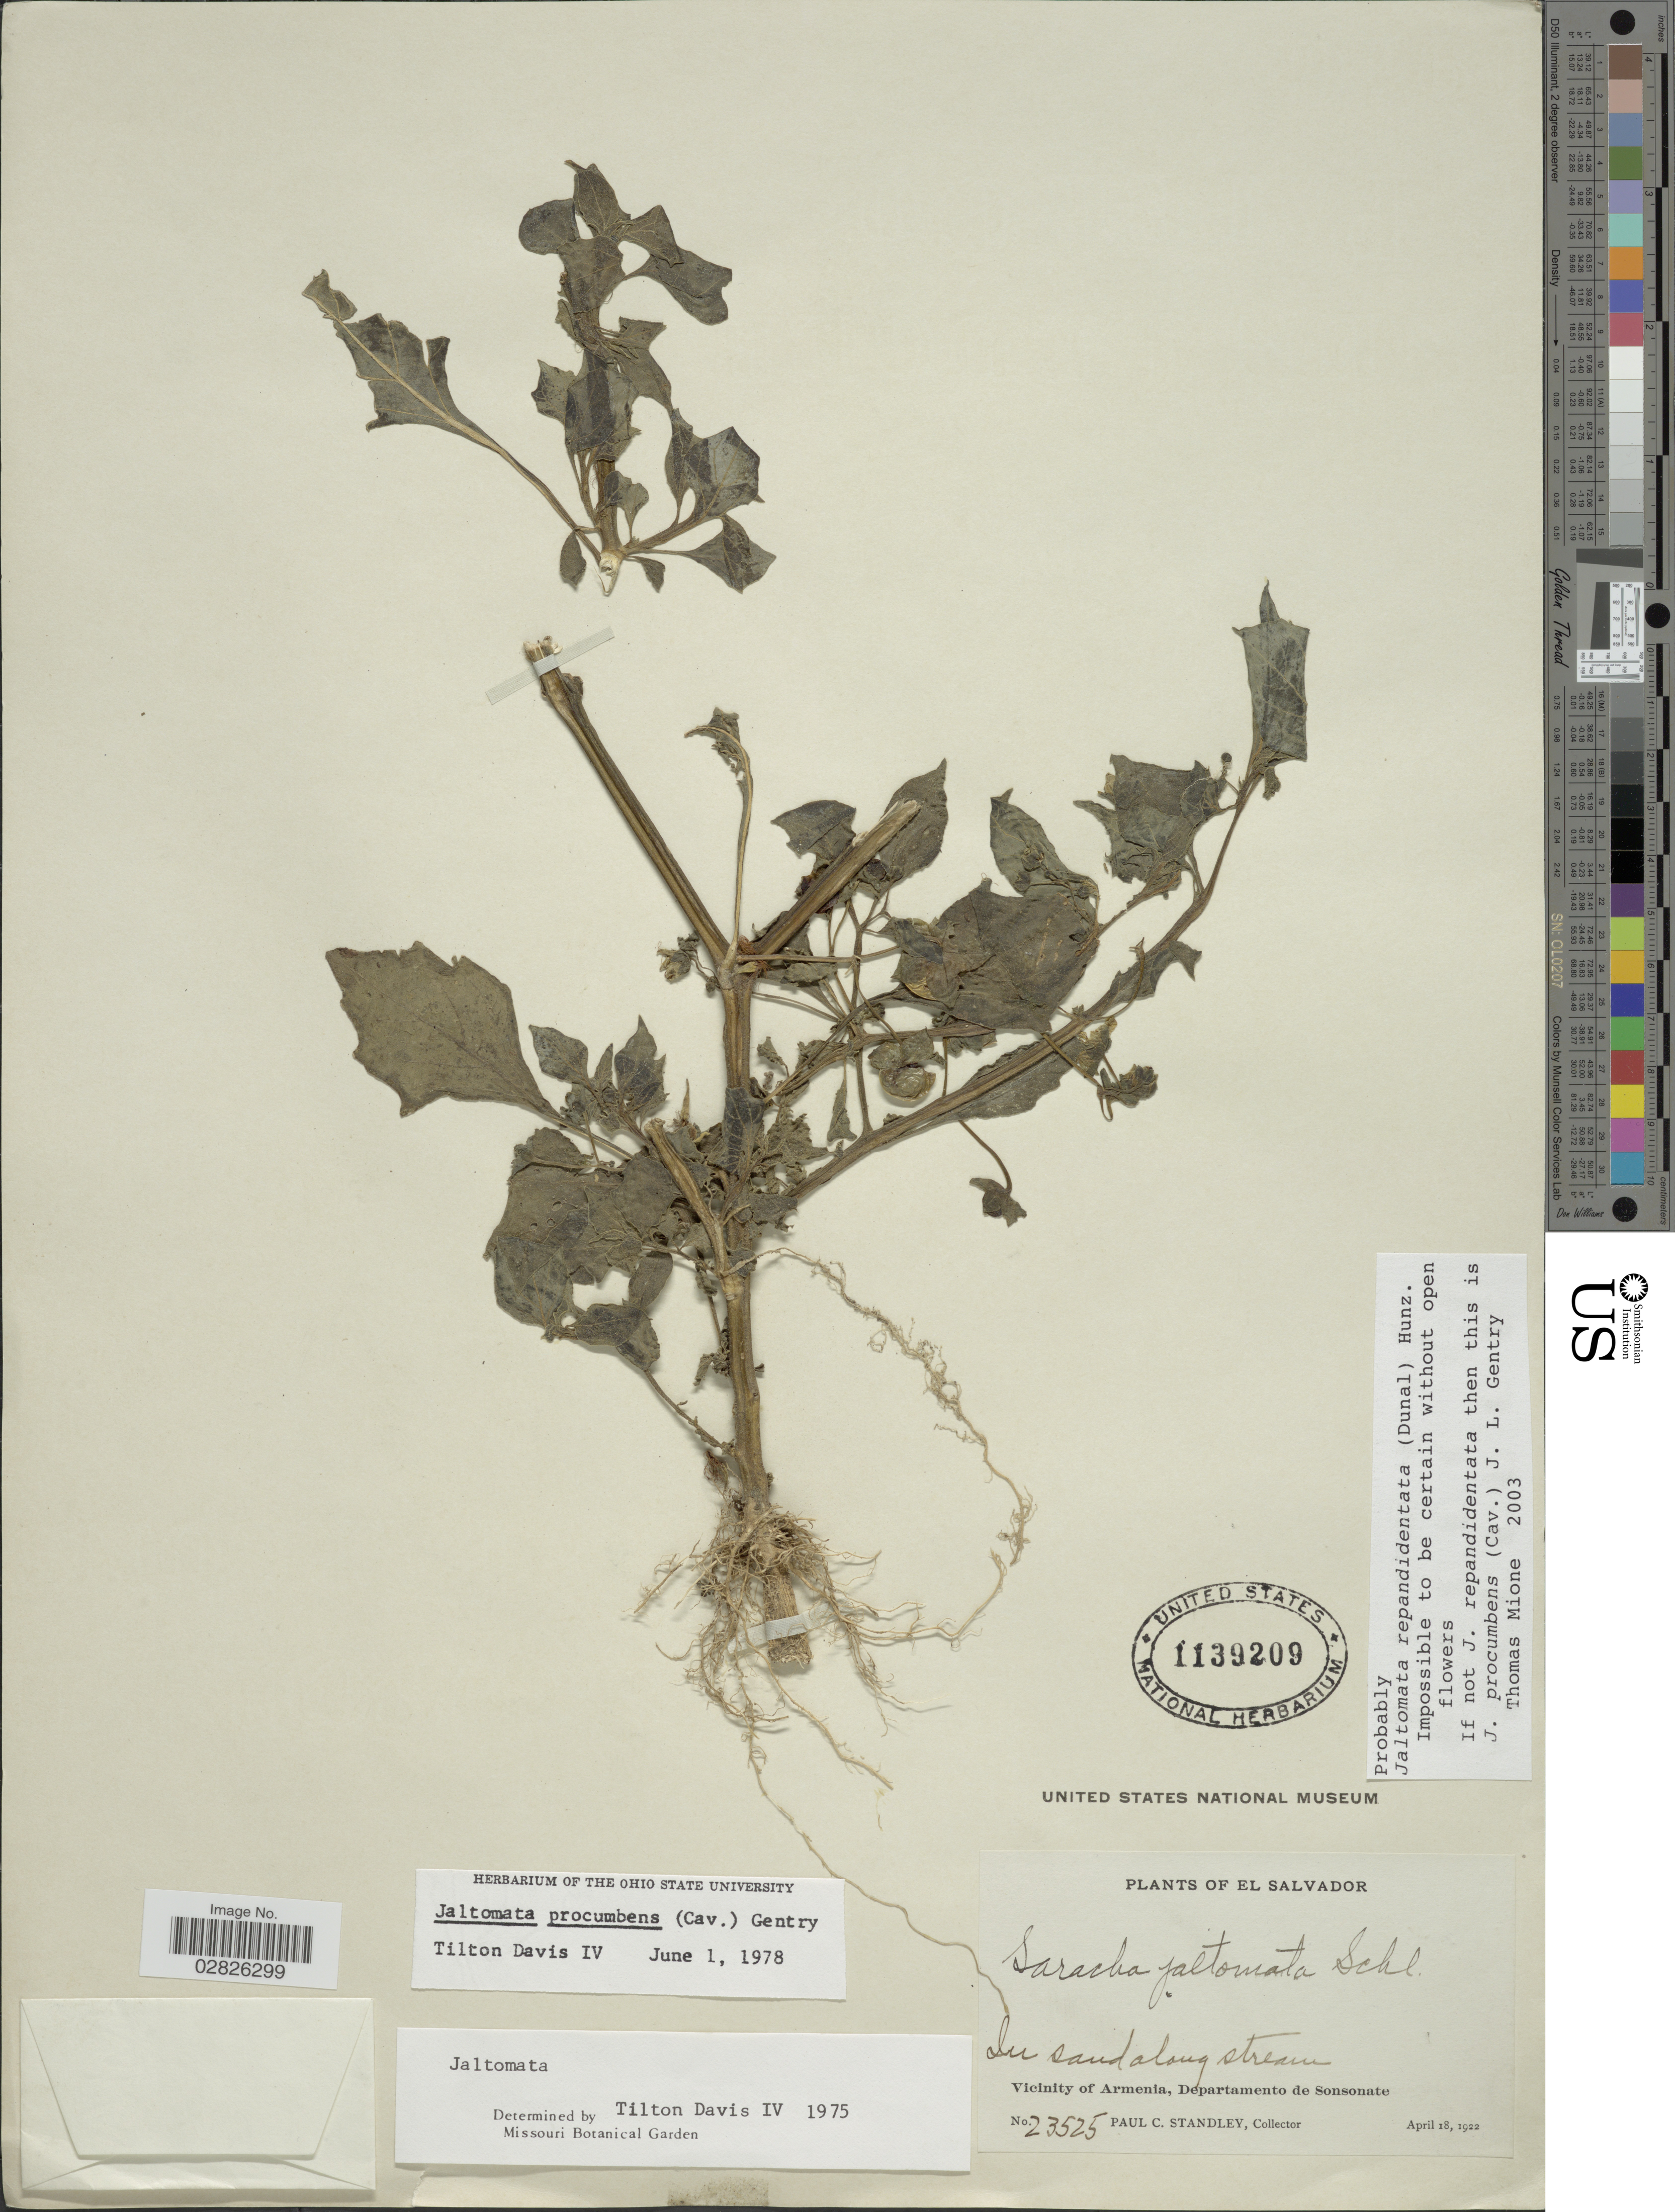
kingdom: Plantae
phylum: Tracheophyta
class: Magnoliopsida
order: Solanales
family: Solanaceae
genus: Jaltomata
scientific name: Jaltomata repandidentata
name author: (Dunal) Hunz.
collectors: P. C. Standley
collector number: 23525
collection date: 1922-04-18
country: El Salvador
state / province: Sonsonate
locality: Vicinity of Armenia, Departamento de Sonsonate.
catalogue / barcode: US 1139209